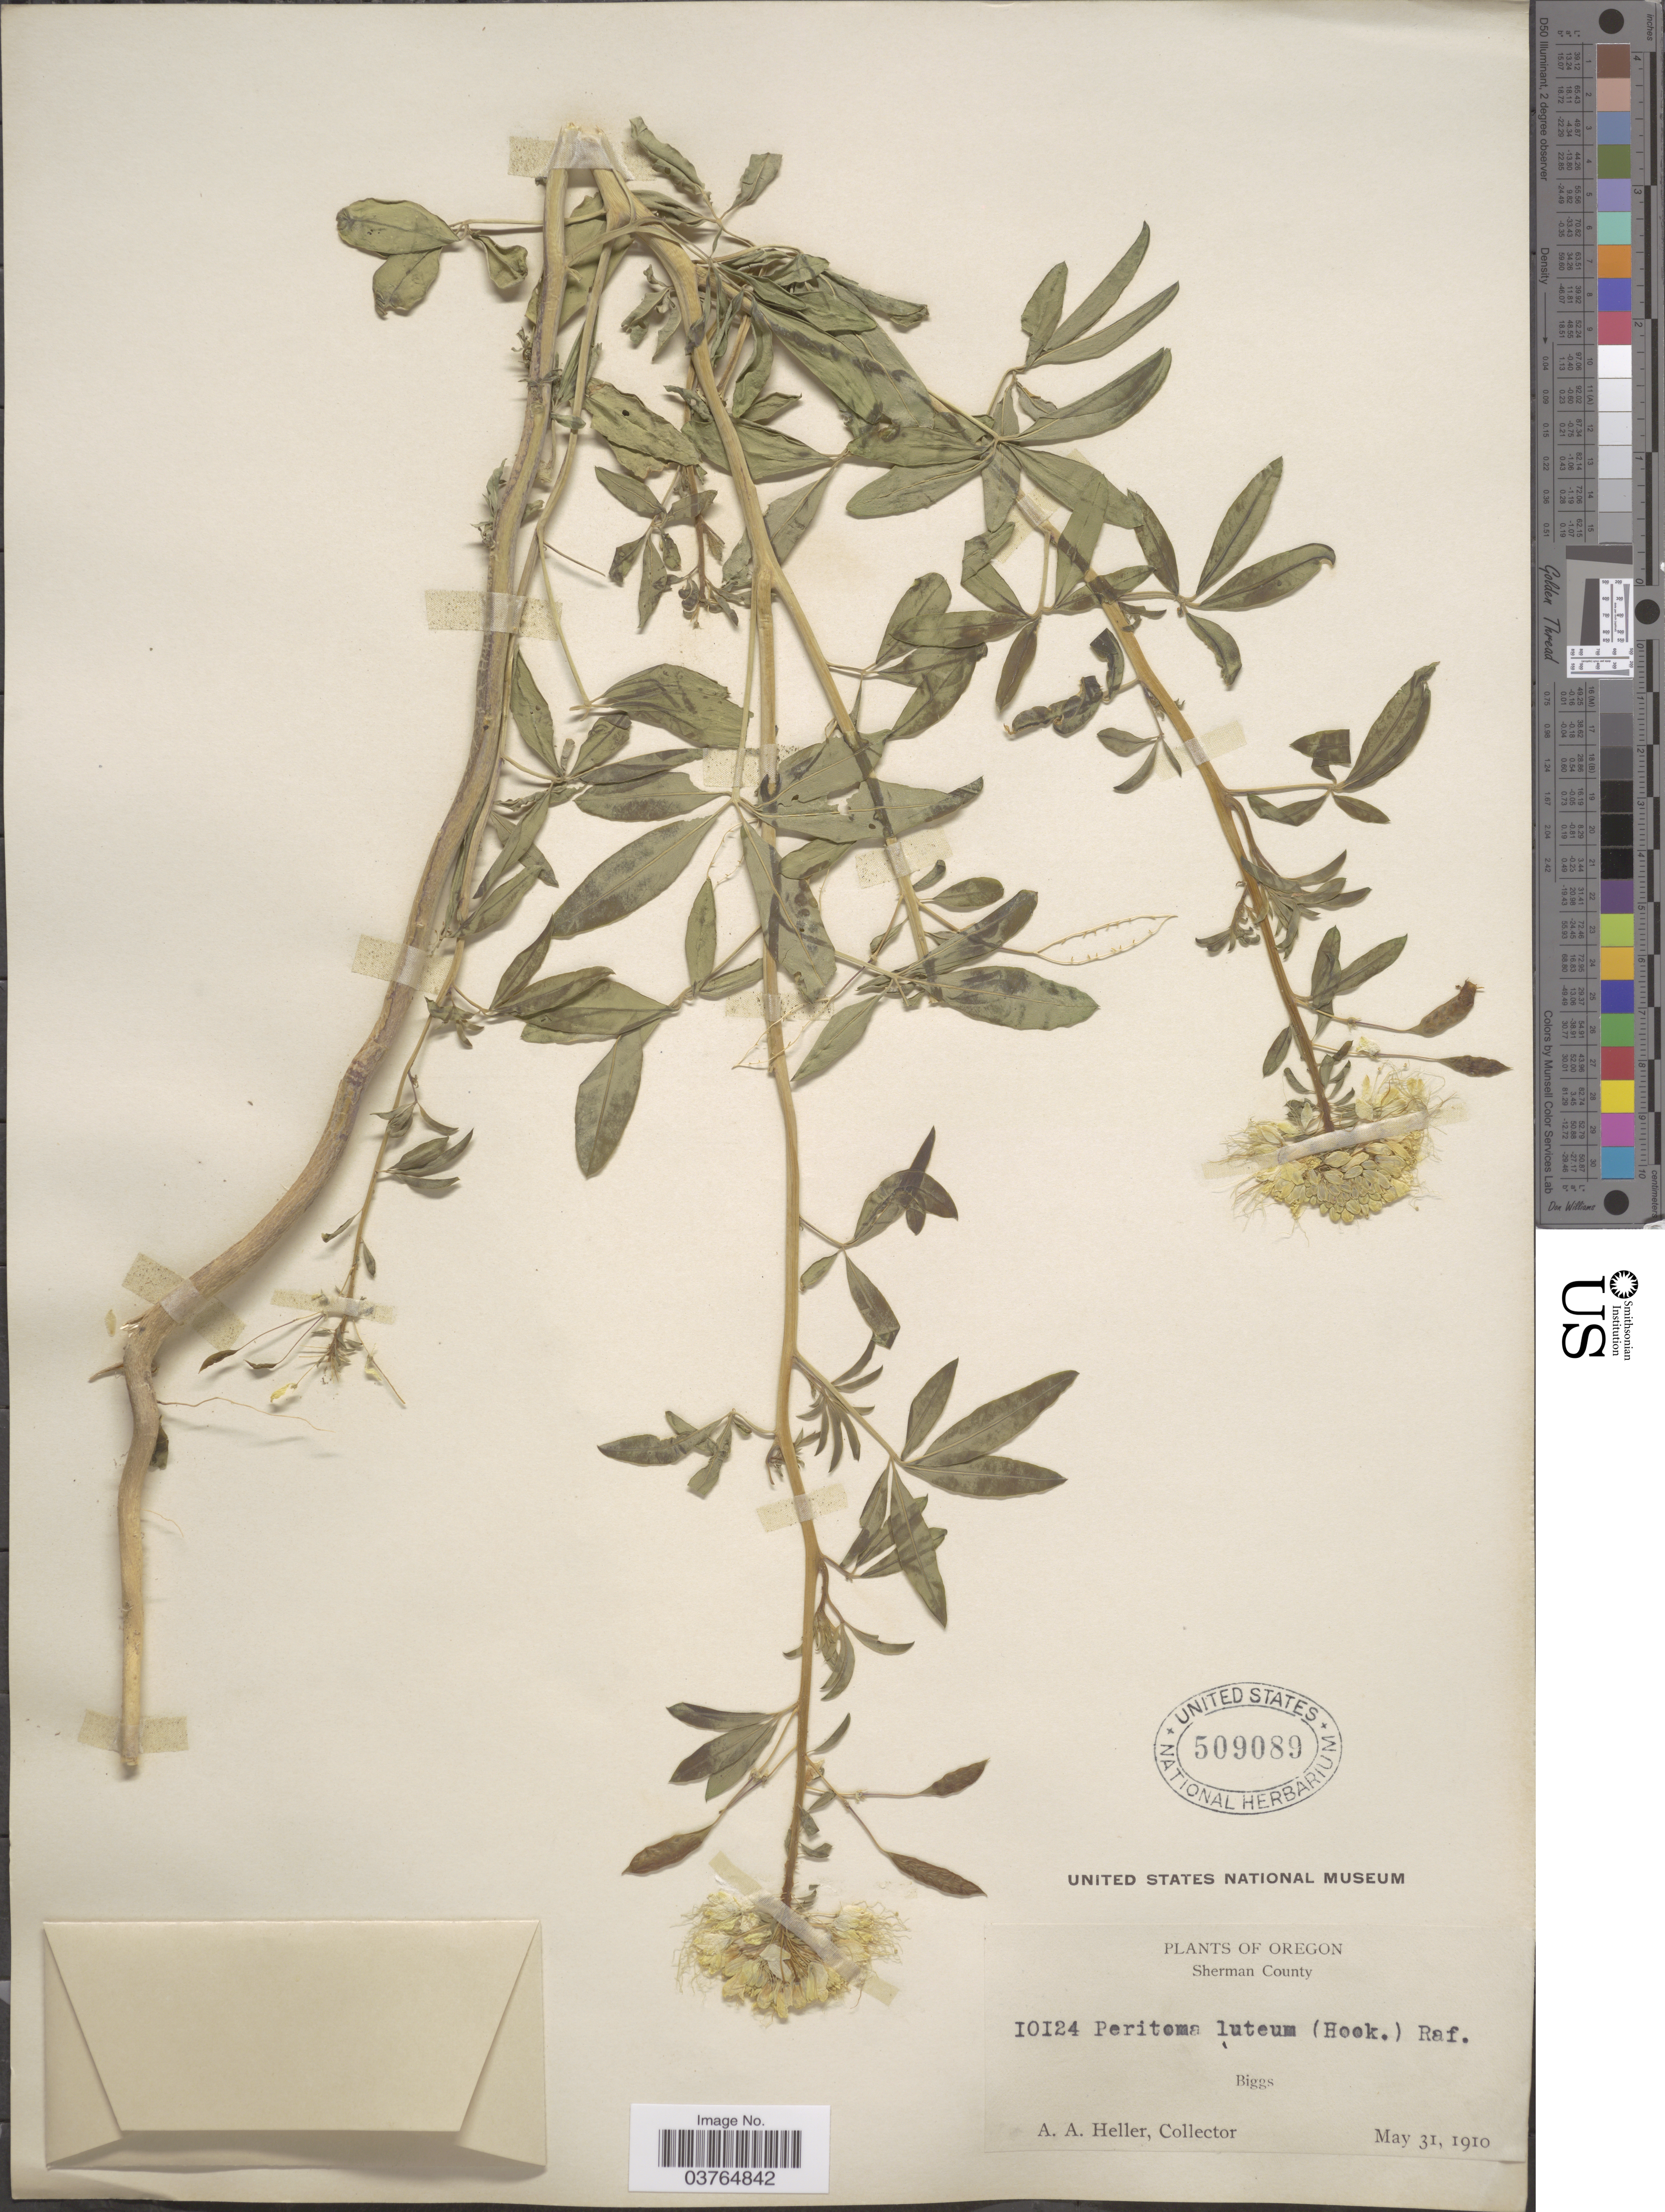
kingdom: Plantae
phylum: Tracheophyta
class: Magnoliopsida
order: Brassicales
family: Cleomaceae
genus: Cleomella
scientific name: Cleomella lutea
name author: (Hook.) Roalson & J.C. Hall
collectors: A. A. Heller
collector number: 10124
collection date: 1910-05-31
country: United States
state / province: Oregon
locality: Sherman County. Biggs.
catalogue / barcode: US 509089